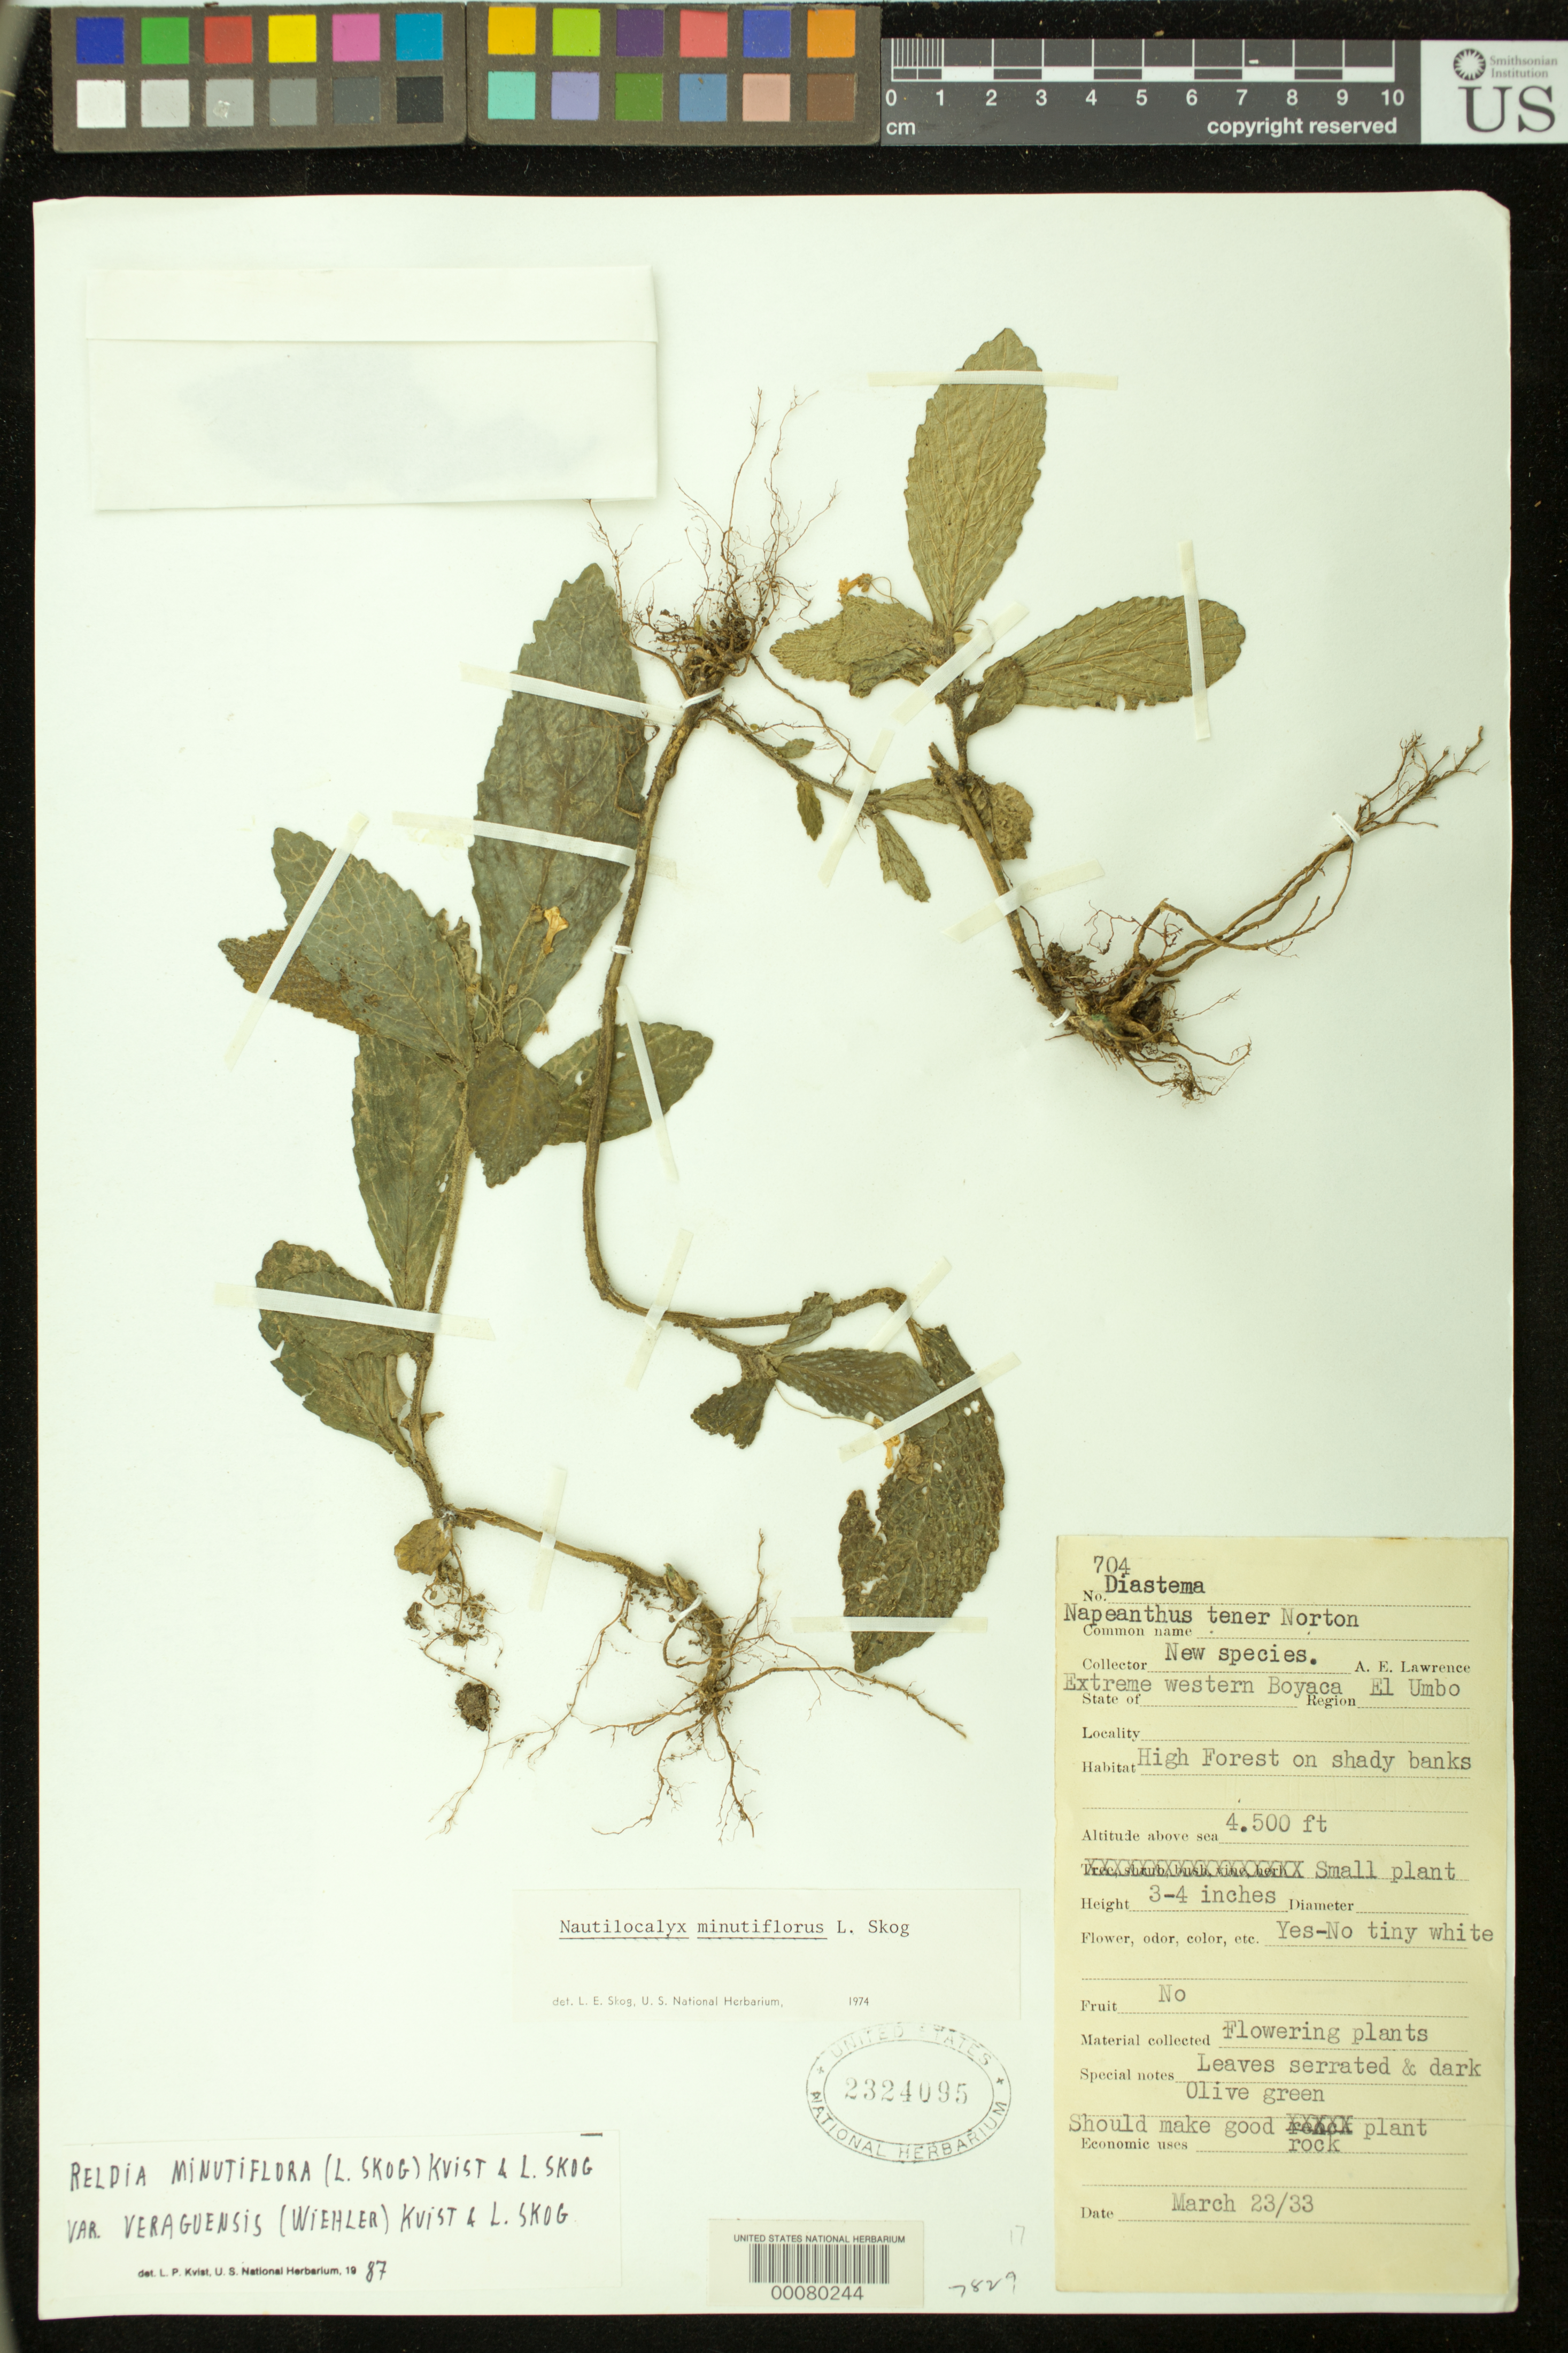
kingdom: Plantae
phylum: Tracheophyta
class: Magnoliopsida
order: Lamiales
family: Gesneriaceae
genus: Reldia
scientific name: Reldia minutiflora var. veraguensis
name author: (Wiehler) L.P. Kvist & L.E. Skog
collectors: A. Lawrance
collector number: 704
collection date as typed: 23 Mar 1933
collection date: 1933-03-23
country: Colombia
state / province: Boyacá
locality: Extreme western Boyaca, El Umbo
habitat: High forest on shady banks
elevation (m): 1372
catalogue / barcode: US 2324095